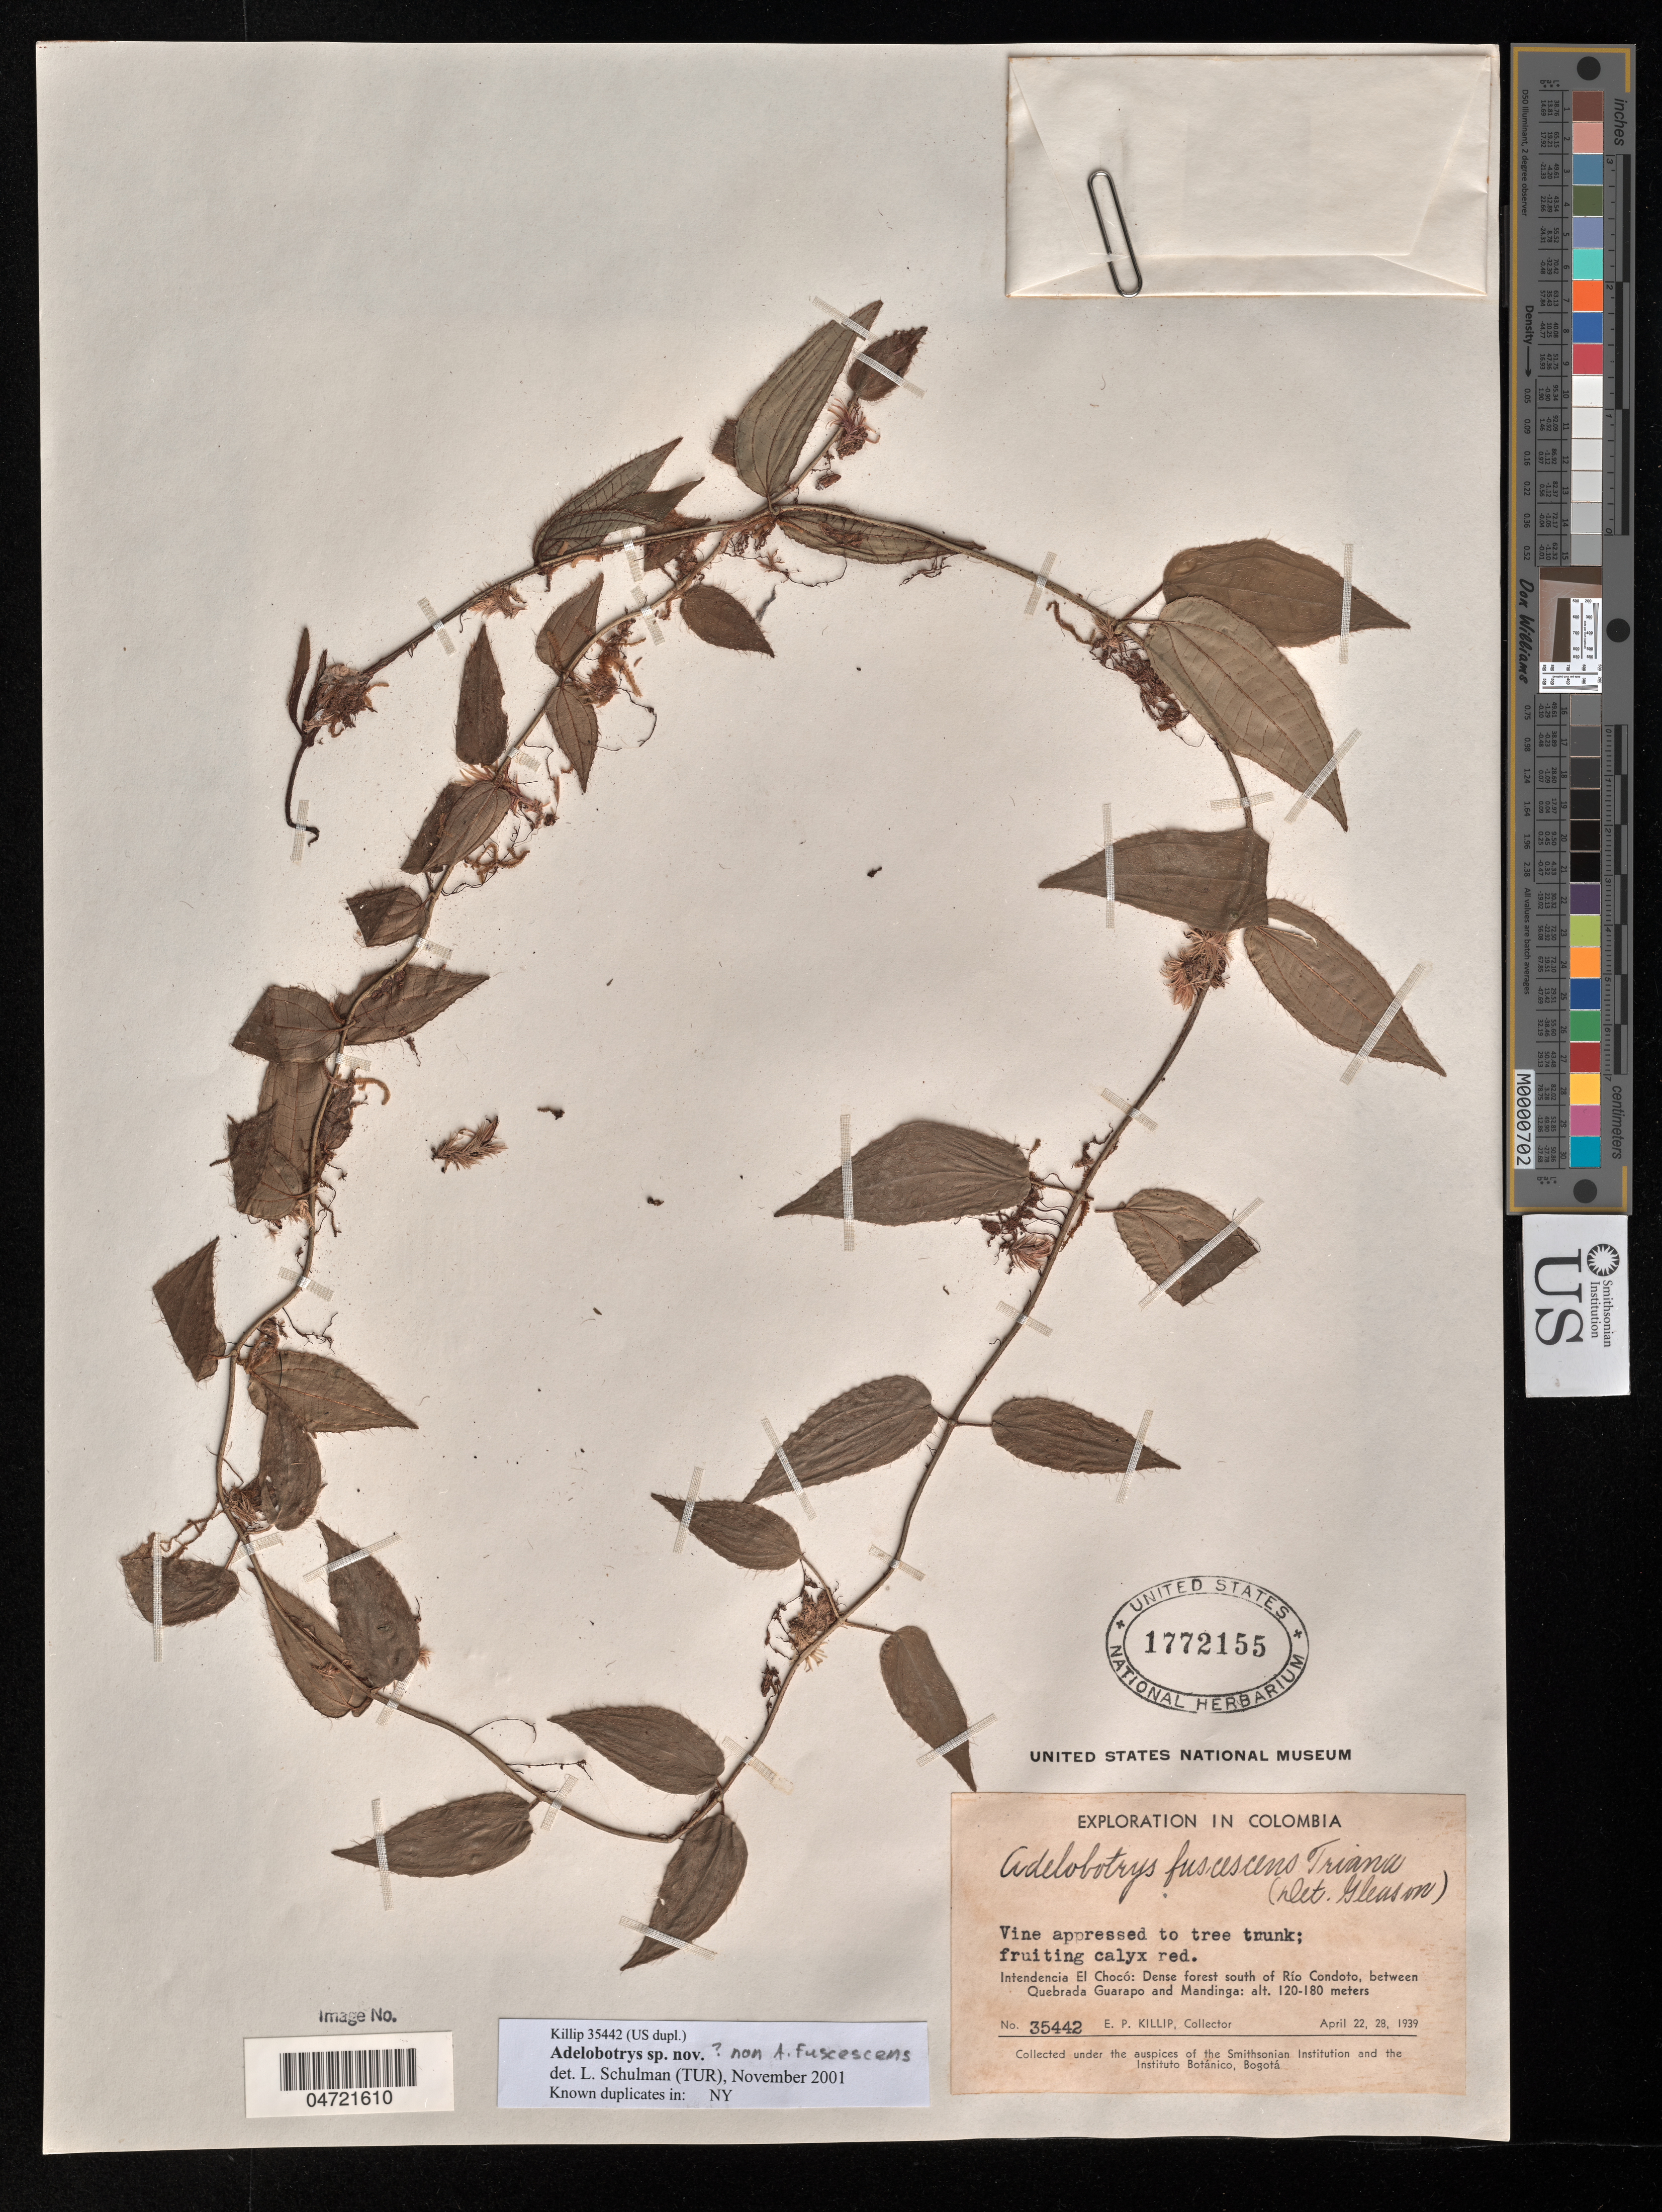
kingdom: Plantae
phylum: Tracheophyta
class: Magnoliopsida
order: Myrtales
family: Melastomataceae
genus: Adelobotrys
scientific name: Adelobotrys sp. nov.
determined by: Schulman, Leif, (TUR), University of Turku (FINLAND)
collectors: E. P. Killip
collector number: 35442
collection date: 1939-04-22/1939-04-28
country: Colombia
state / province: Chocó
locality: Dense forest south of Rio Condoto, between Quebrada Guarapo and Mandinga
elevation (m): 120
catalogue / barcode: US 1772155